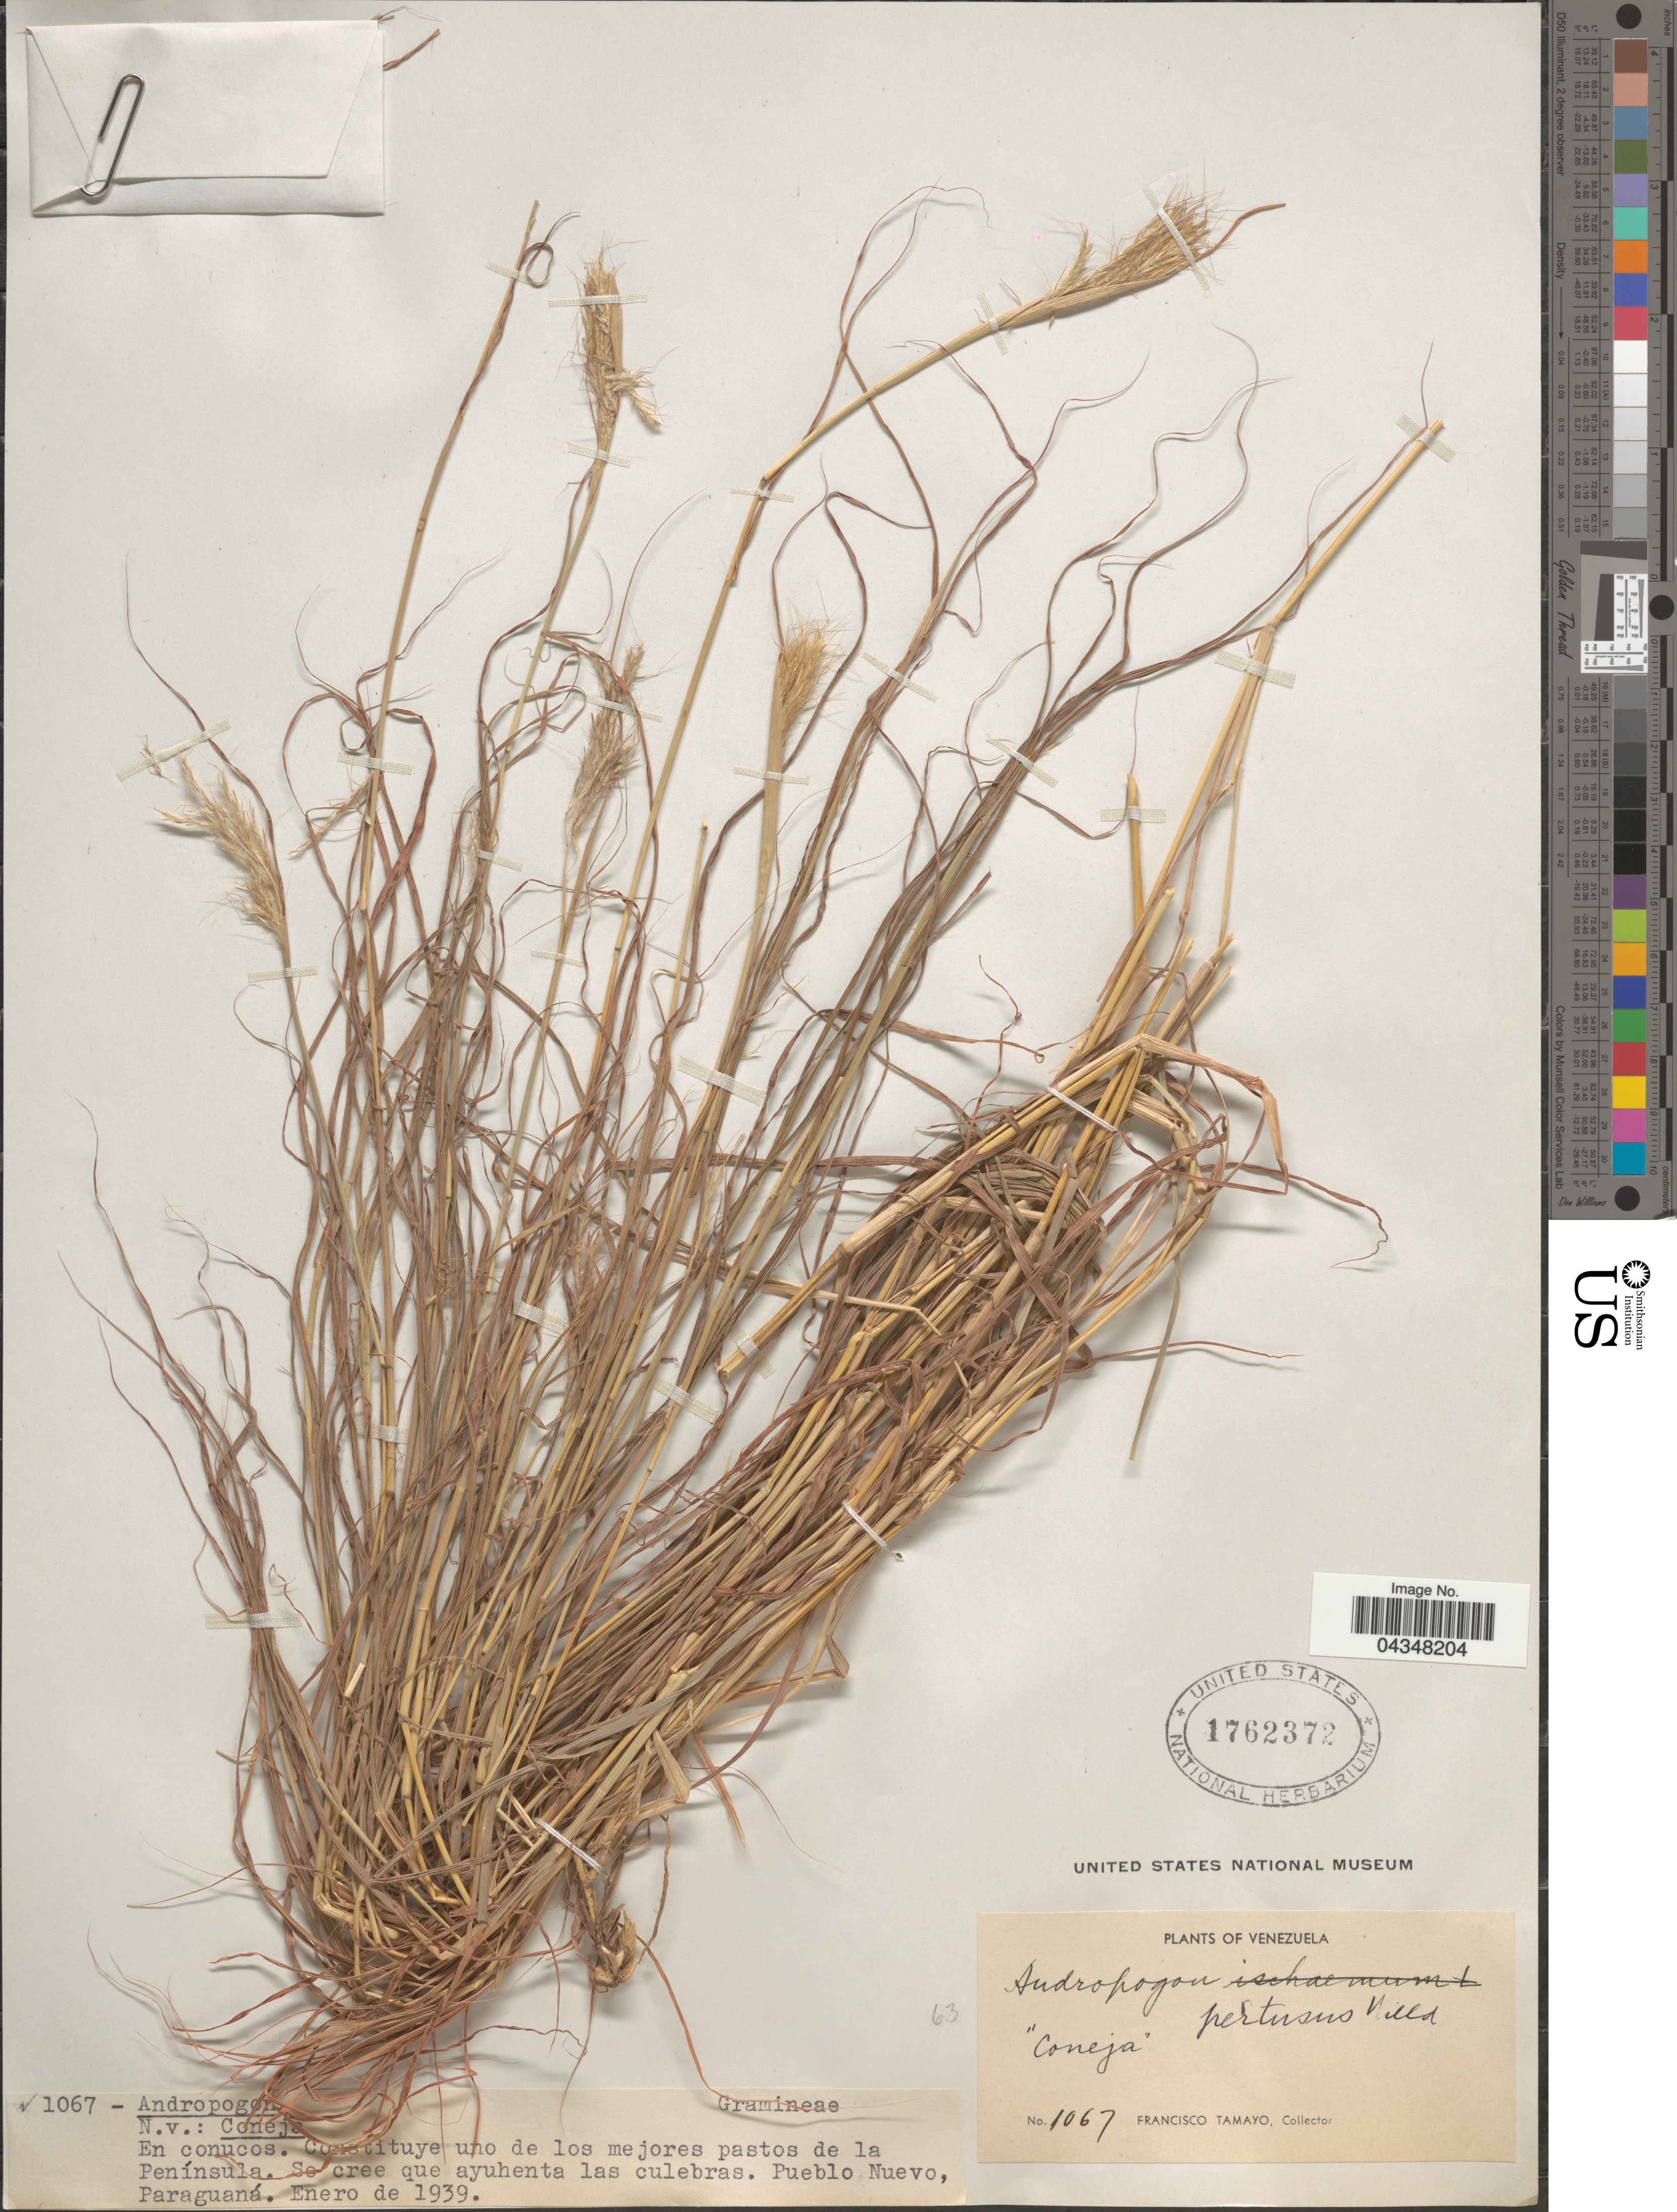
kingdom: Plantae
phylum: Tracheophyta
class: Liliopsida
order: Poales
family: Poaceae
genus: Bothriochloa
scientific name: Bothriochloa pertusa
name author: (L.) A. Camus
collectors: F. Tamayo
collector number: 1067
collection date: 1939-01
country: Venezuela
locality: Constituye uno de los mejores pastos de la Península. So cree que ayuhenta las culebras. Pueblo Nuevo, Paraguaná.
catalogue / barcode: US 1762372